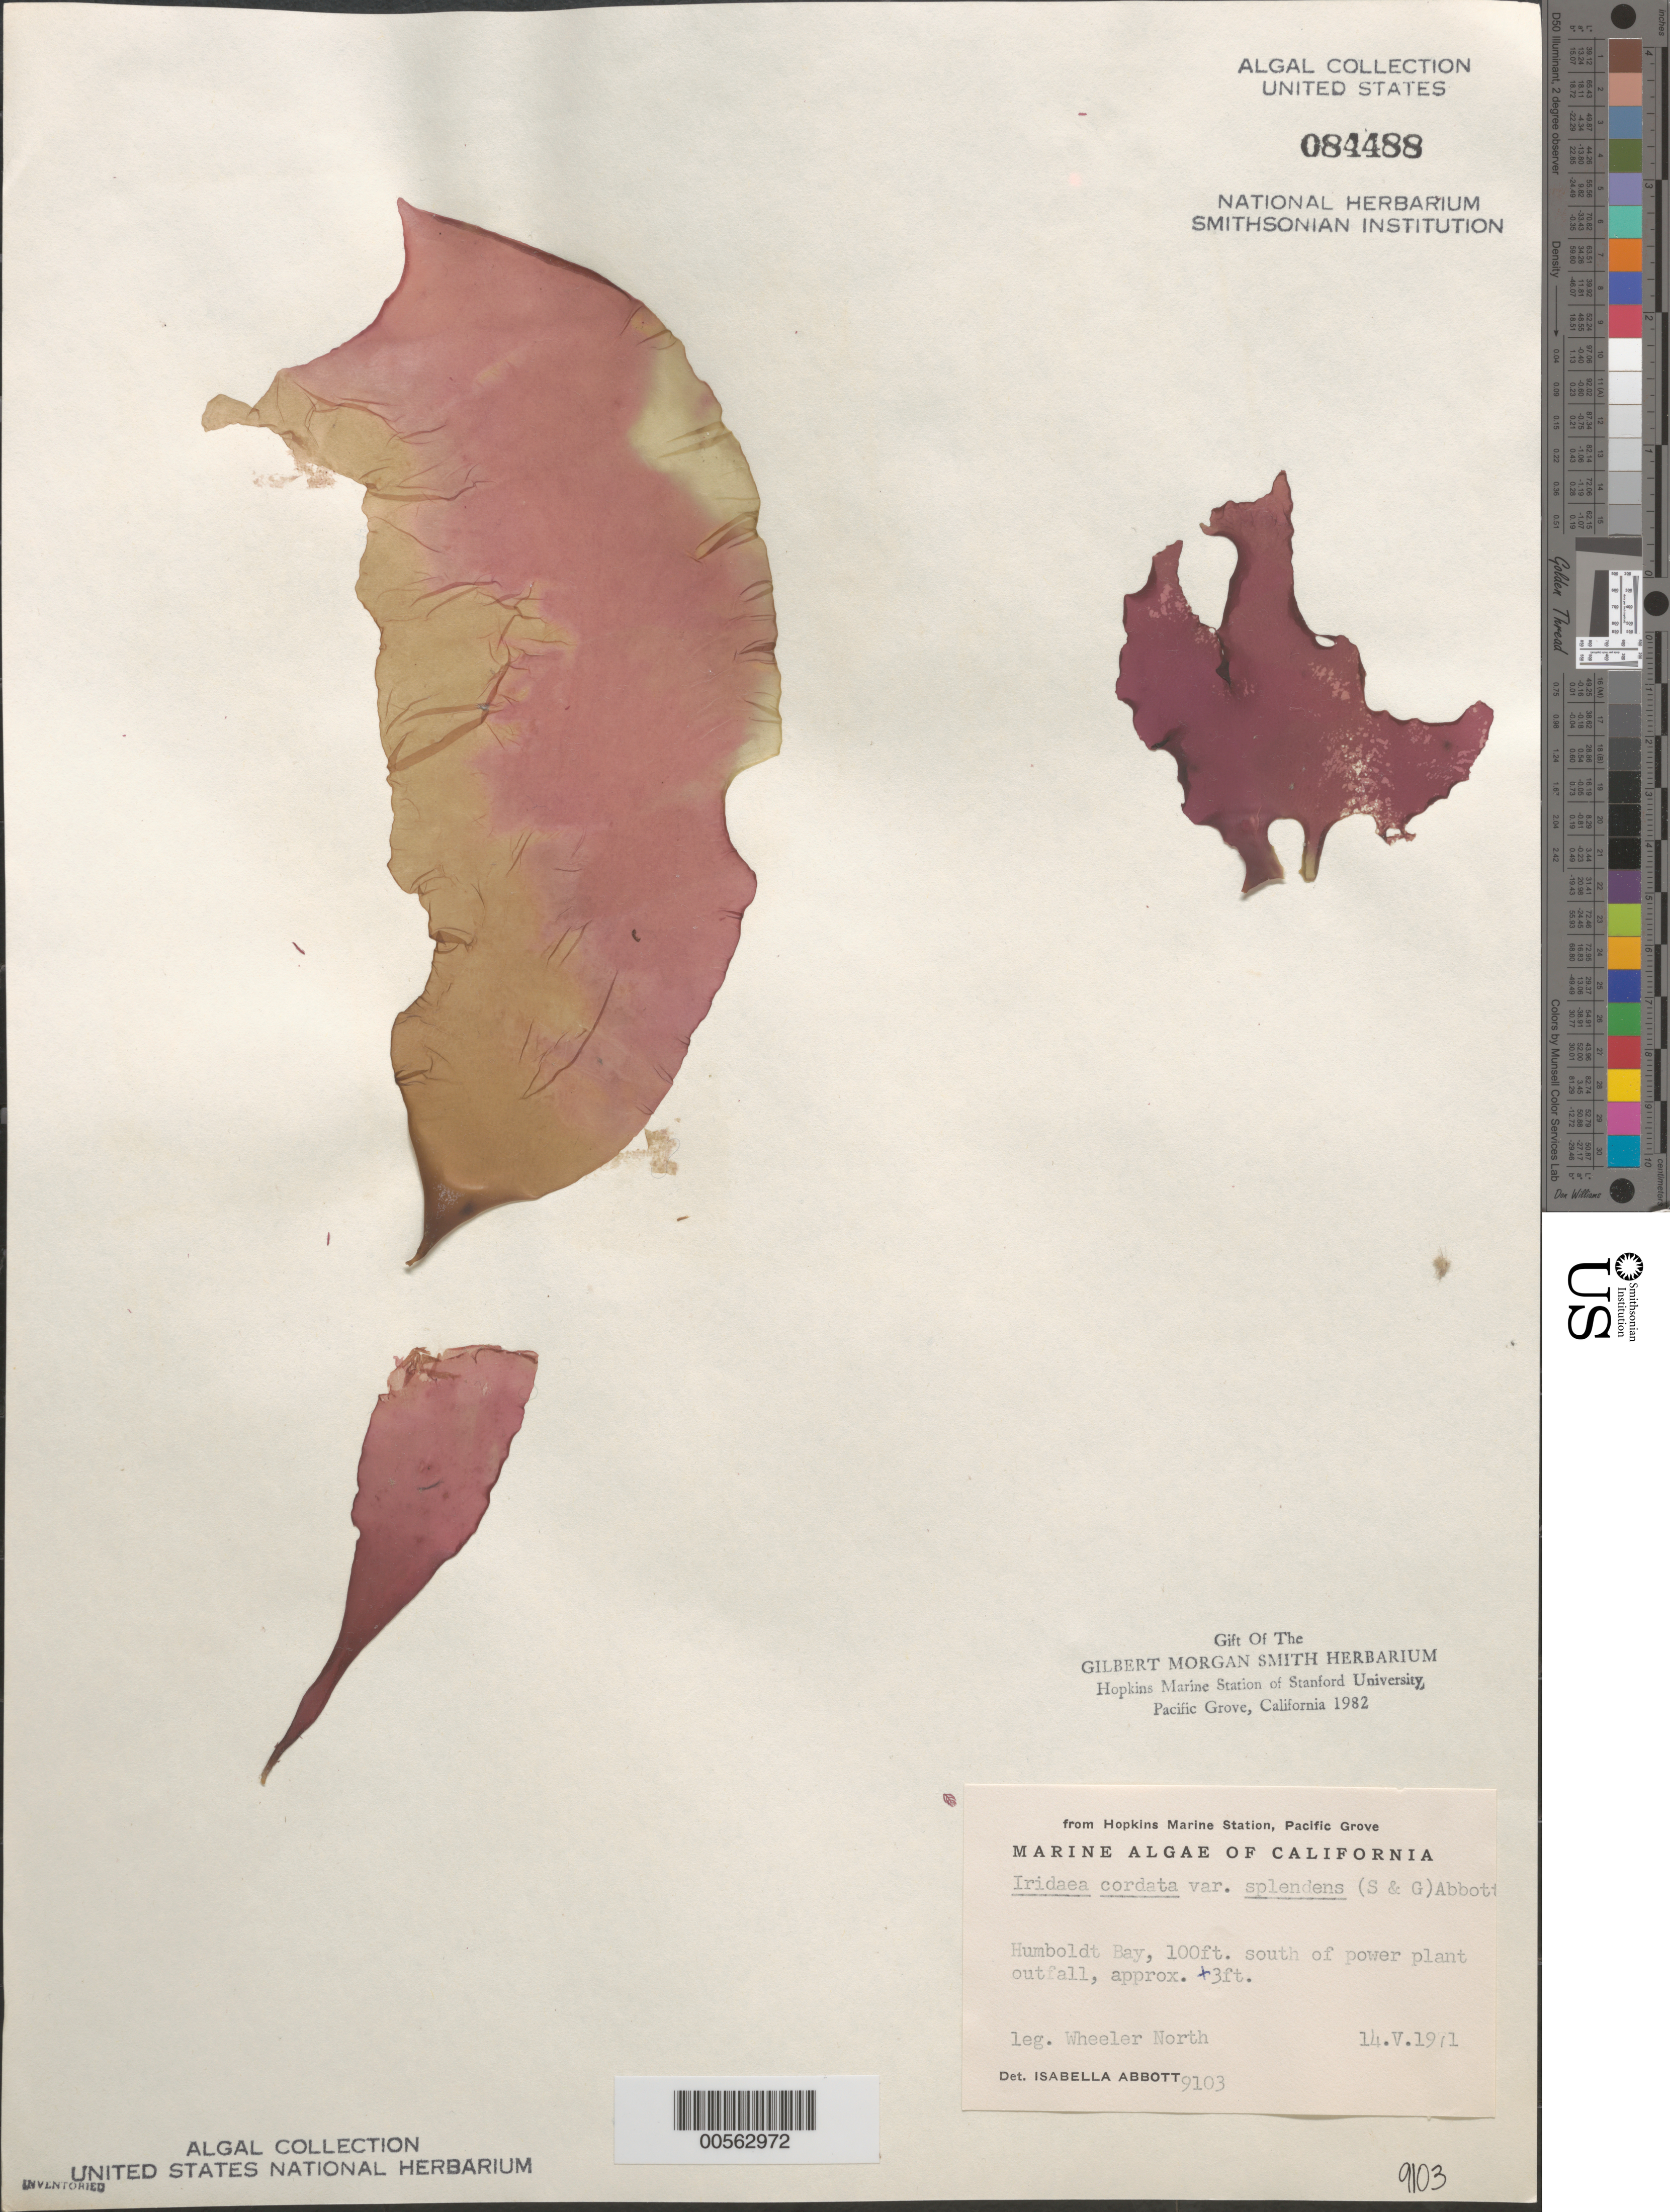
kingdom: Plantae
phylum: Rhodophyta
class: Florideophyceae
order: Gigartinales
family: Gigartinaceae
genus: Iridaea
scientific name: Iridaea cordata var. splendens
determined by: Abbott, Isabella A.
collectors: W. North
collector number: IAA 9103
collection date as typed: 14 May 1971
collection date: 1971-05-14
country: United States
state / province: California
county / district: Humboldt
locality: Humboldt Bay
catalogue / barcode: US 84488